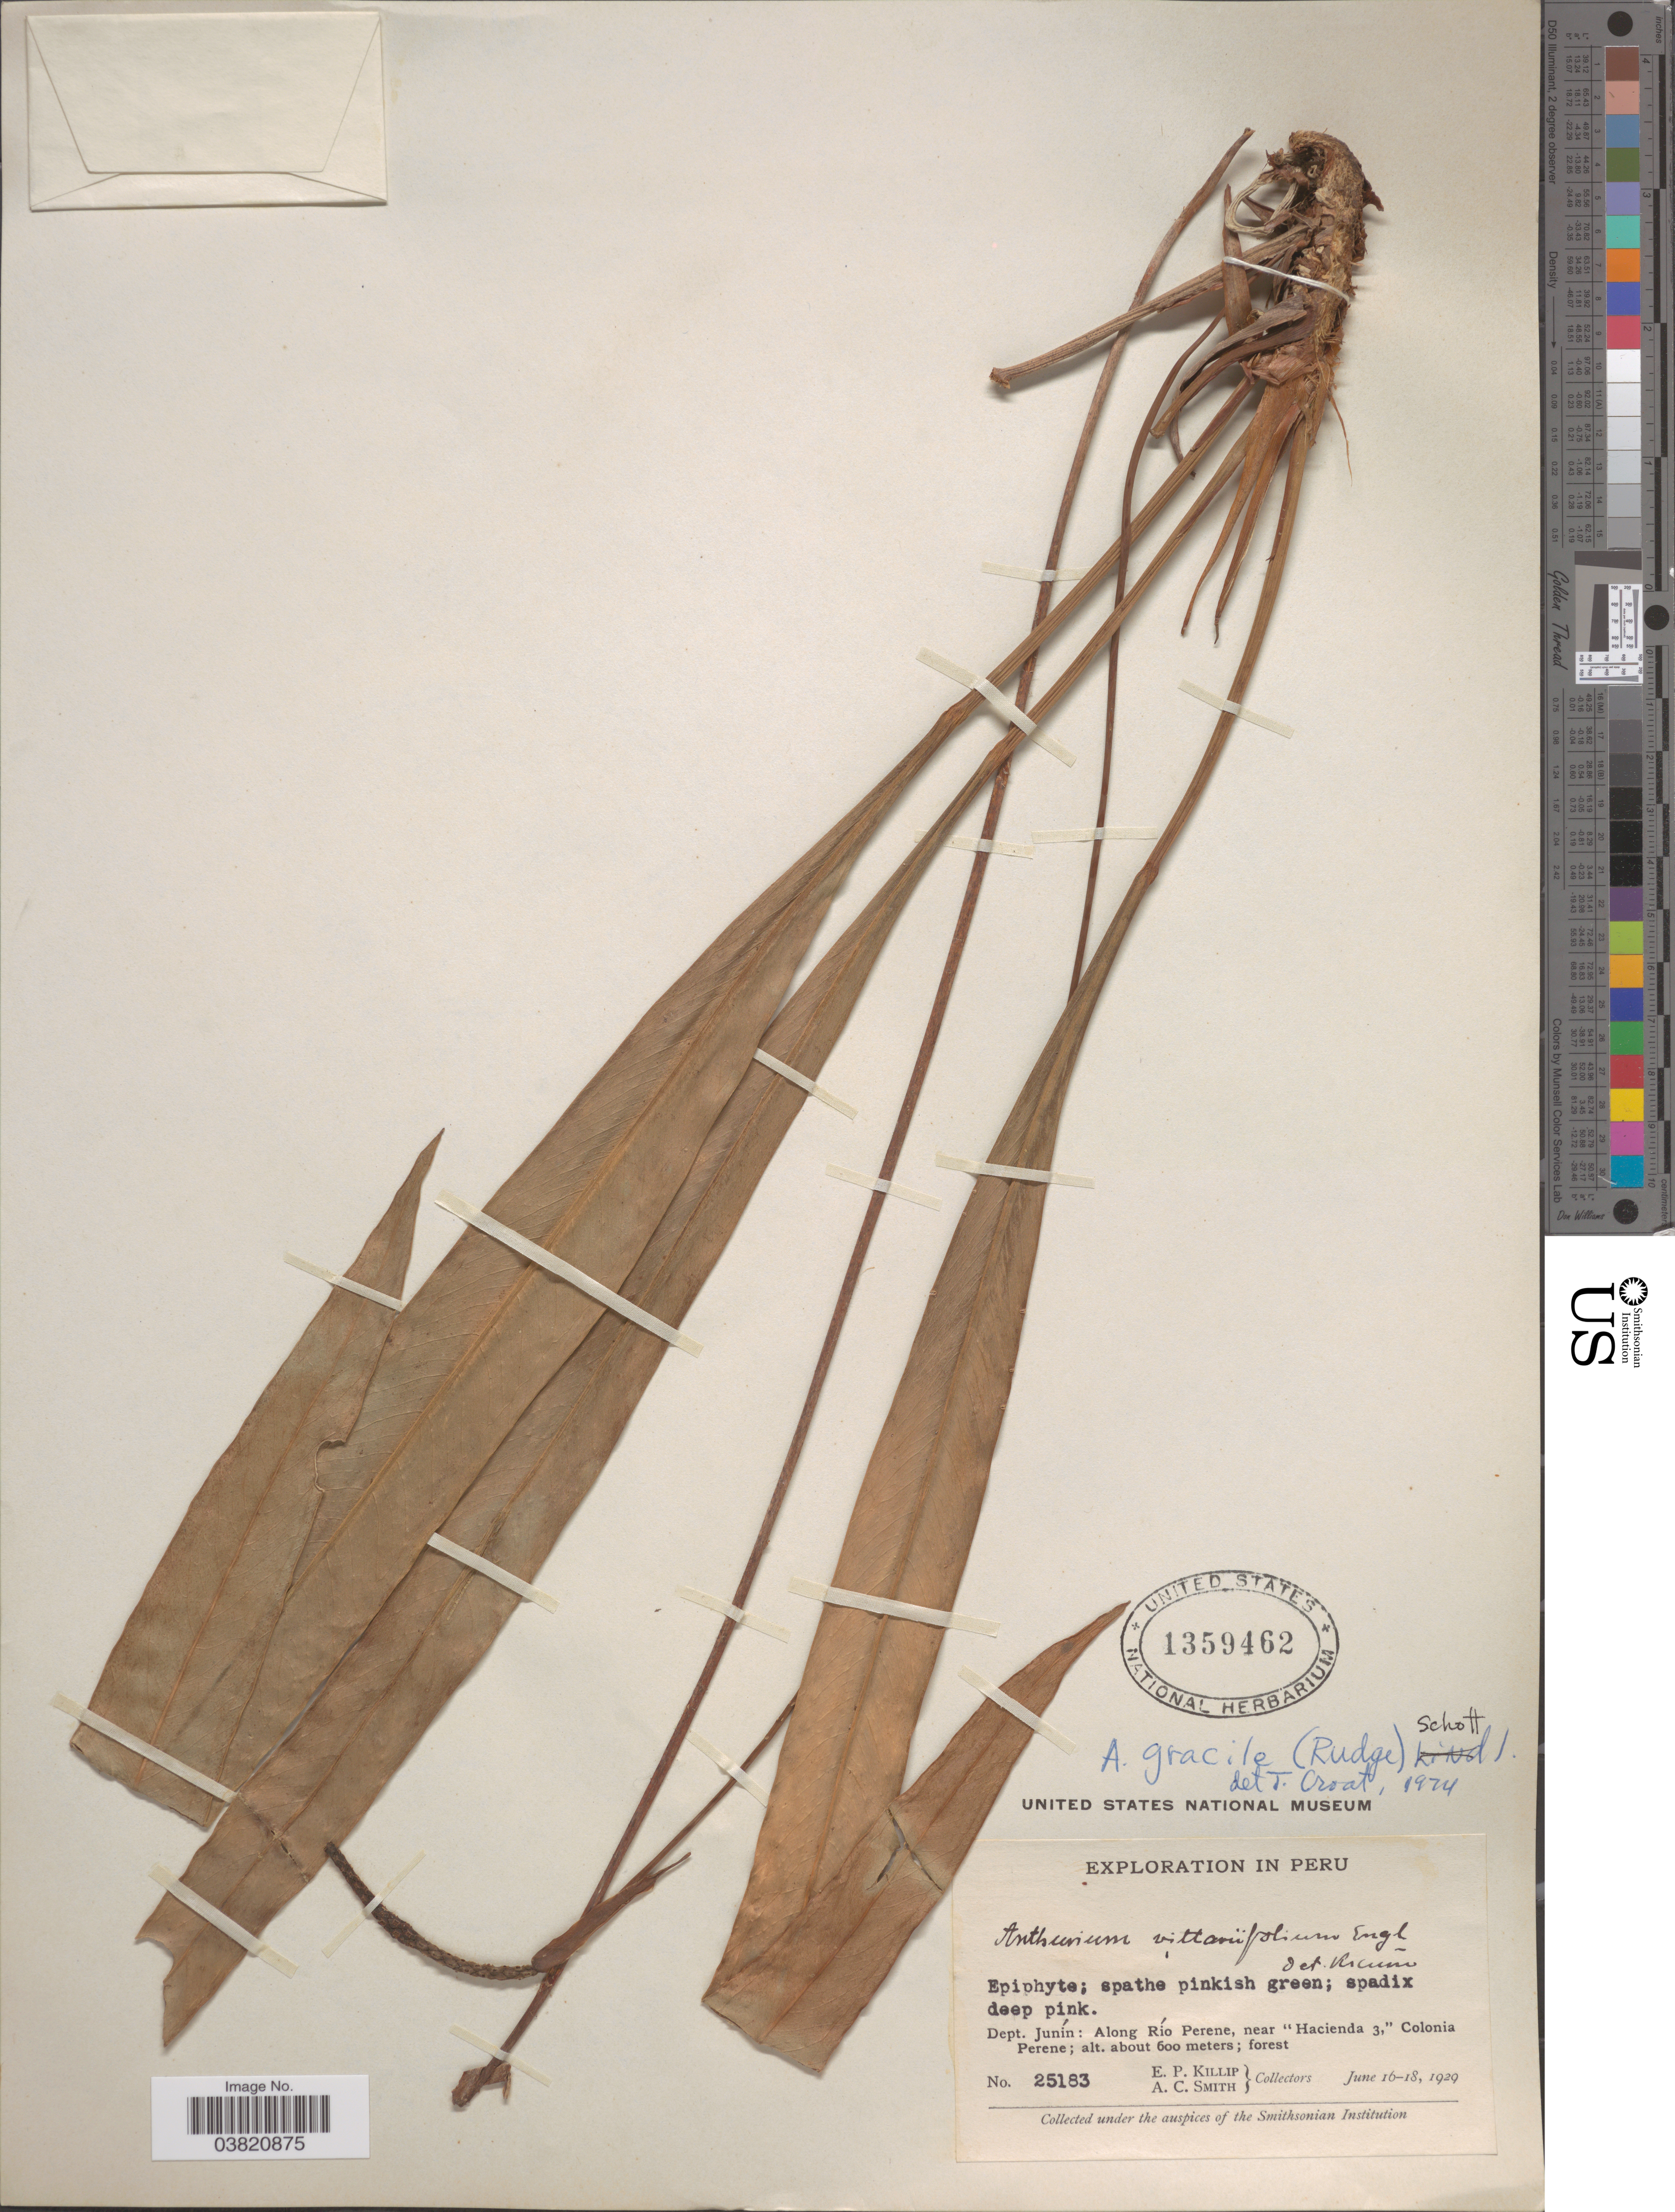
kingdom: Plantae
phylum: Tracheophyta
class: Liliopsida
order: Alismatales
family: Araceae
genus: Anthurium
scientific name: Anthurium gracile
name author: (Rudge) Schott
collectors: E. P. Killip & A. C. Smith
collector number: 25183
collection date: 1929-06-16/1929-06-18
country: Peru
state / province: Junín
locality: Dept. Juní: Along Río Perene, near "Hacienda 3, " Colonia Perene.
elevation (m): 600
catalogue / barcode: US 1359462